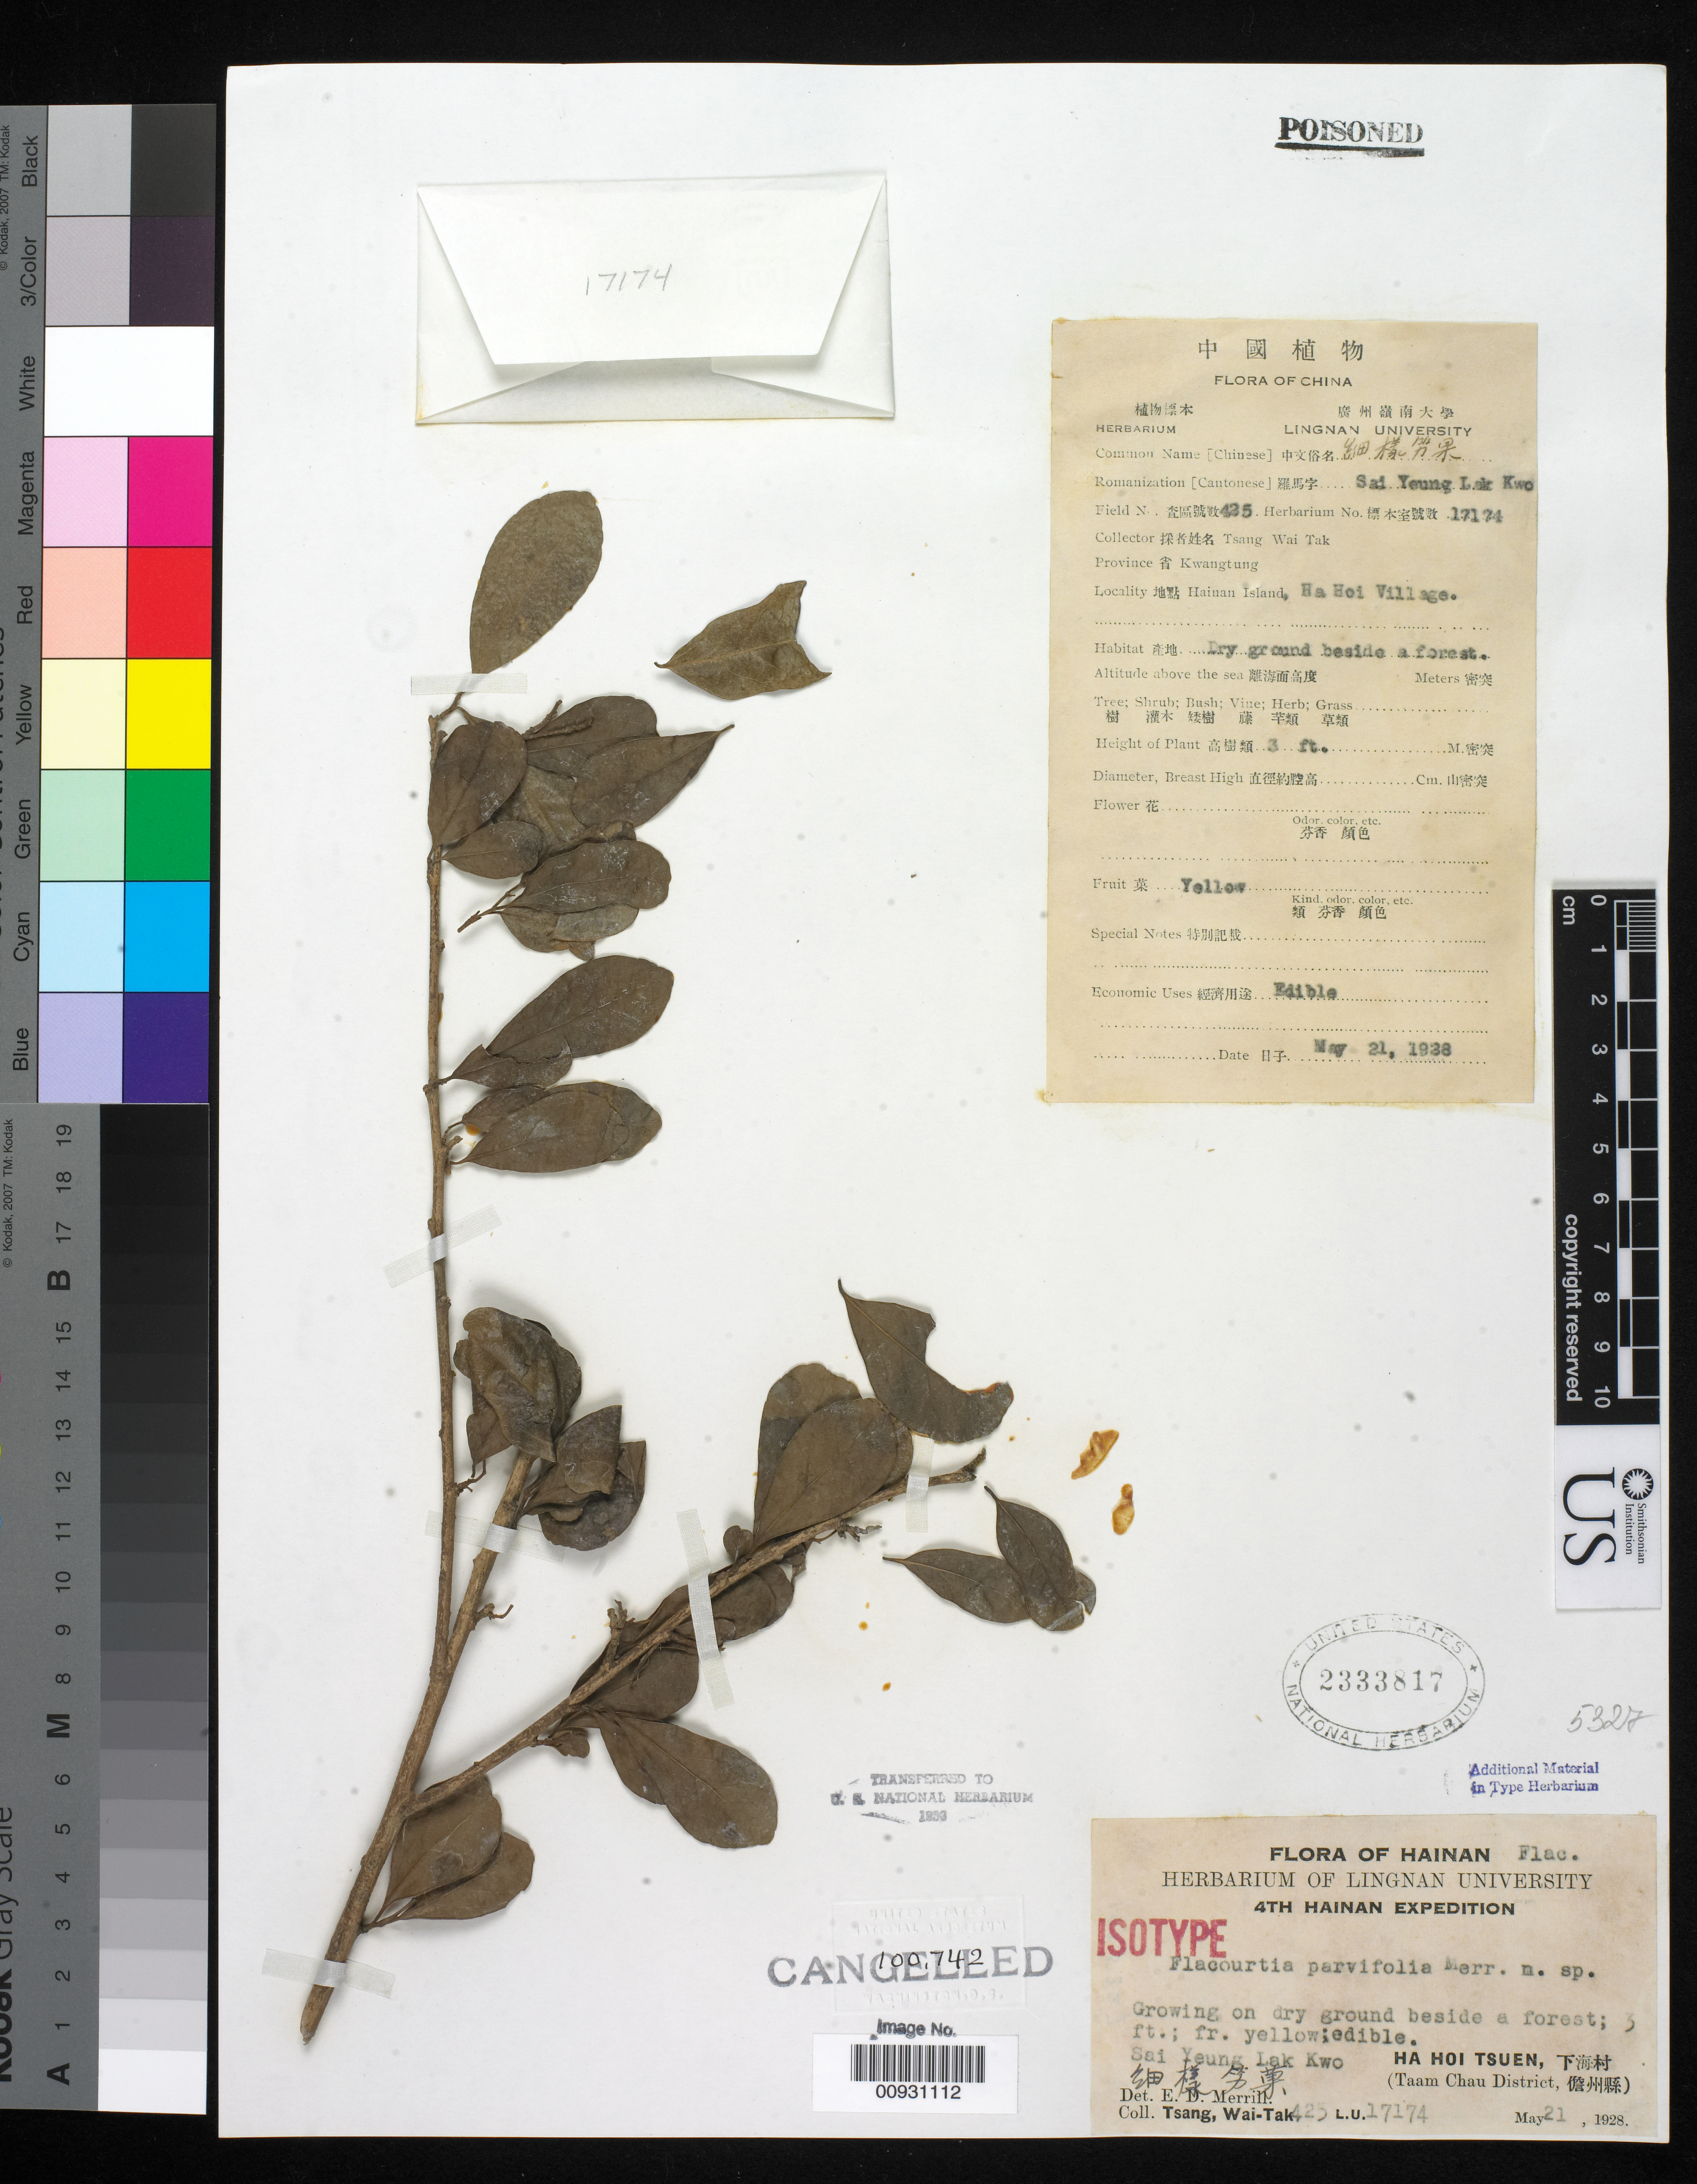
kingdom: Plantae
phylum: Tracheophyta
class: Magnoliopsida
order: Malpighiales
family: Salicaceae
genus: Flacourtia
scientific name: Flacourtia parvifolia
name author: Merr.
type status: Isotype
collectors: W. T. Tsang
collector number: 17174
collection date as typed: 21 May 1928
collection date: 1928-05-21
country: China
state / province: Guangdong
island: Hainan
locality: Taam Chau District, Ha Hoi Tsuen.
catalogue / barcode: US 2333817